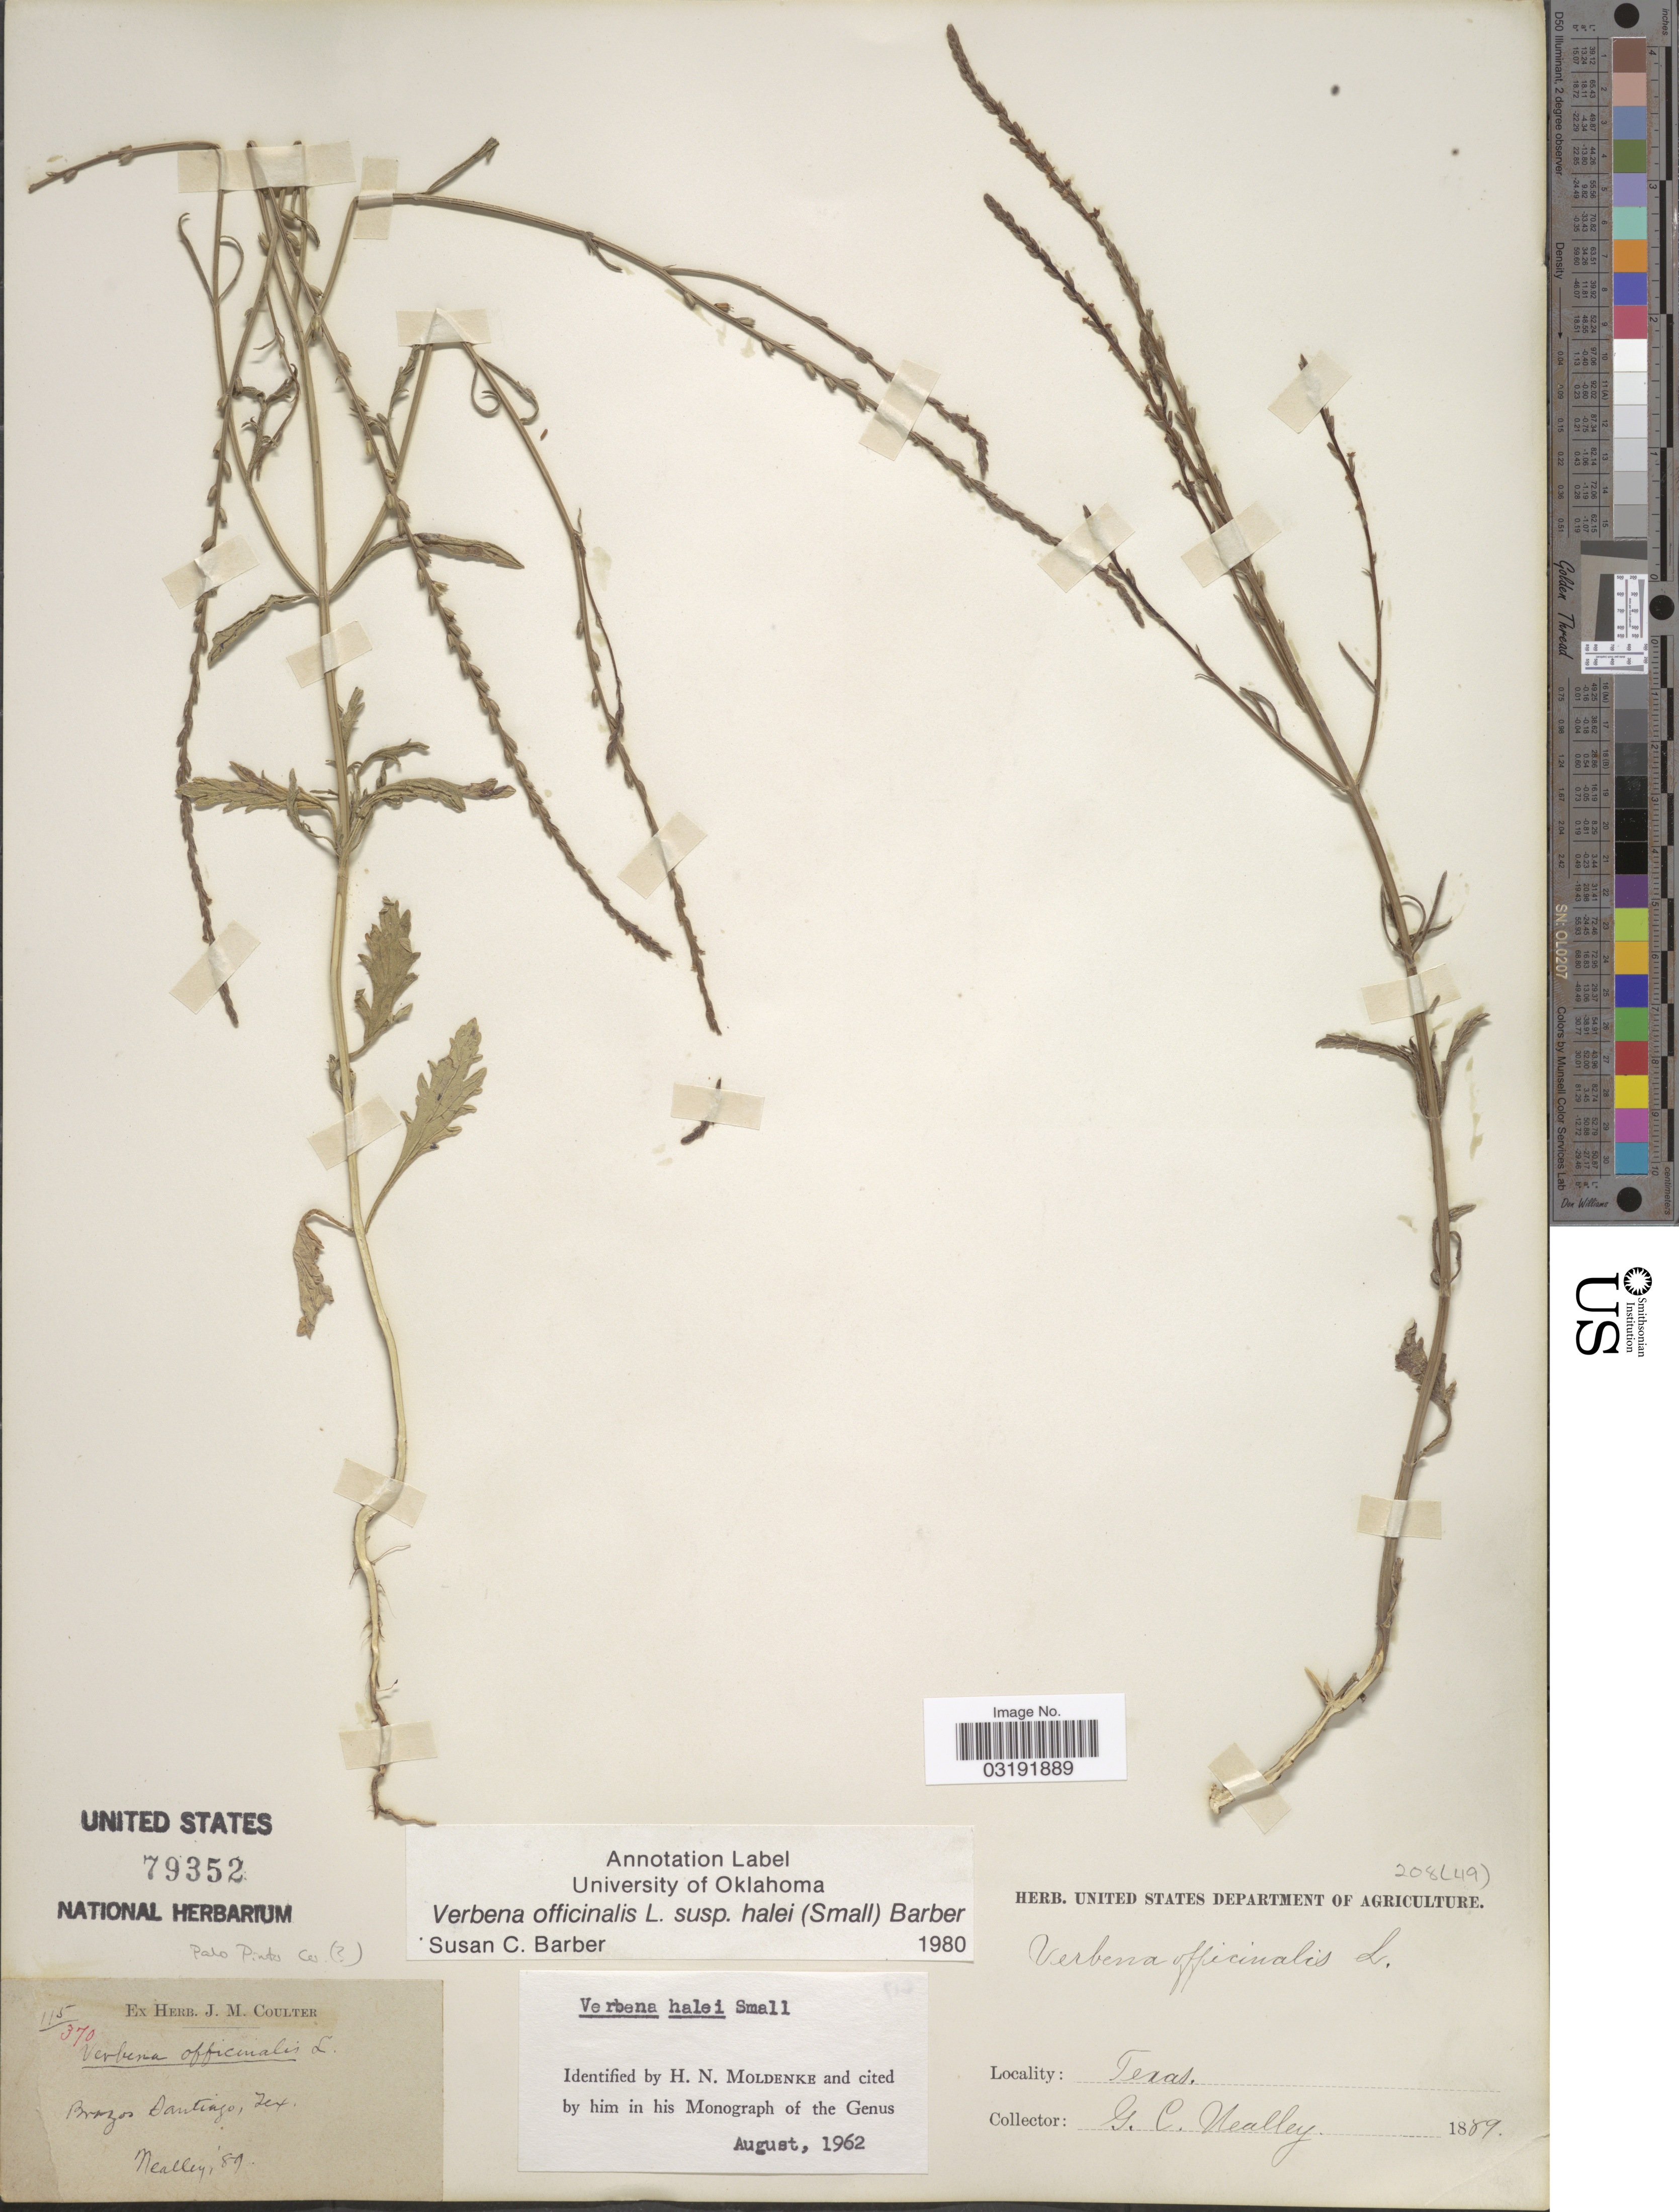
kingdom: Plantae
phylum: Tracheophyta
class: Magnoliopsida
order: Lamiales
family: Verbenaceae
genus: Verbena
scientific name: Verbena officinalis subsp. halei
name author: L.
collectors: G. C. Nealley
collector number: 115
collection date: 1889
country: United States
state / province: Texas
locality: Brazos Santiago. Palo Pinto Co ( [unsure placement])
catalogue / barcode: US 79352